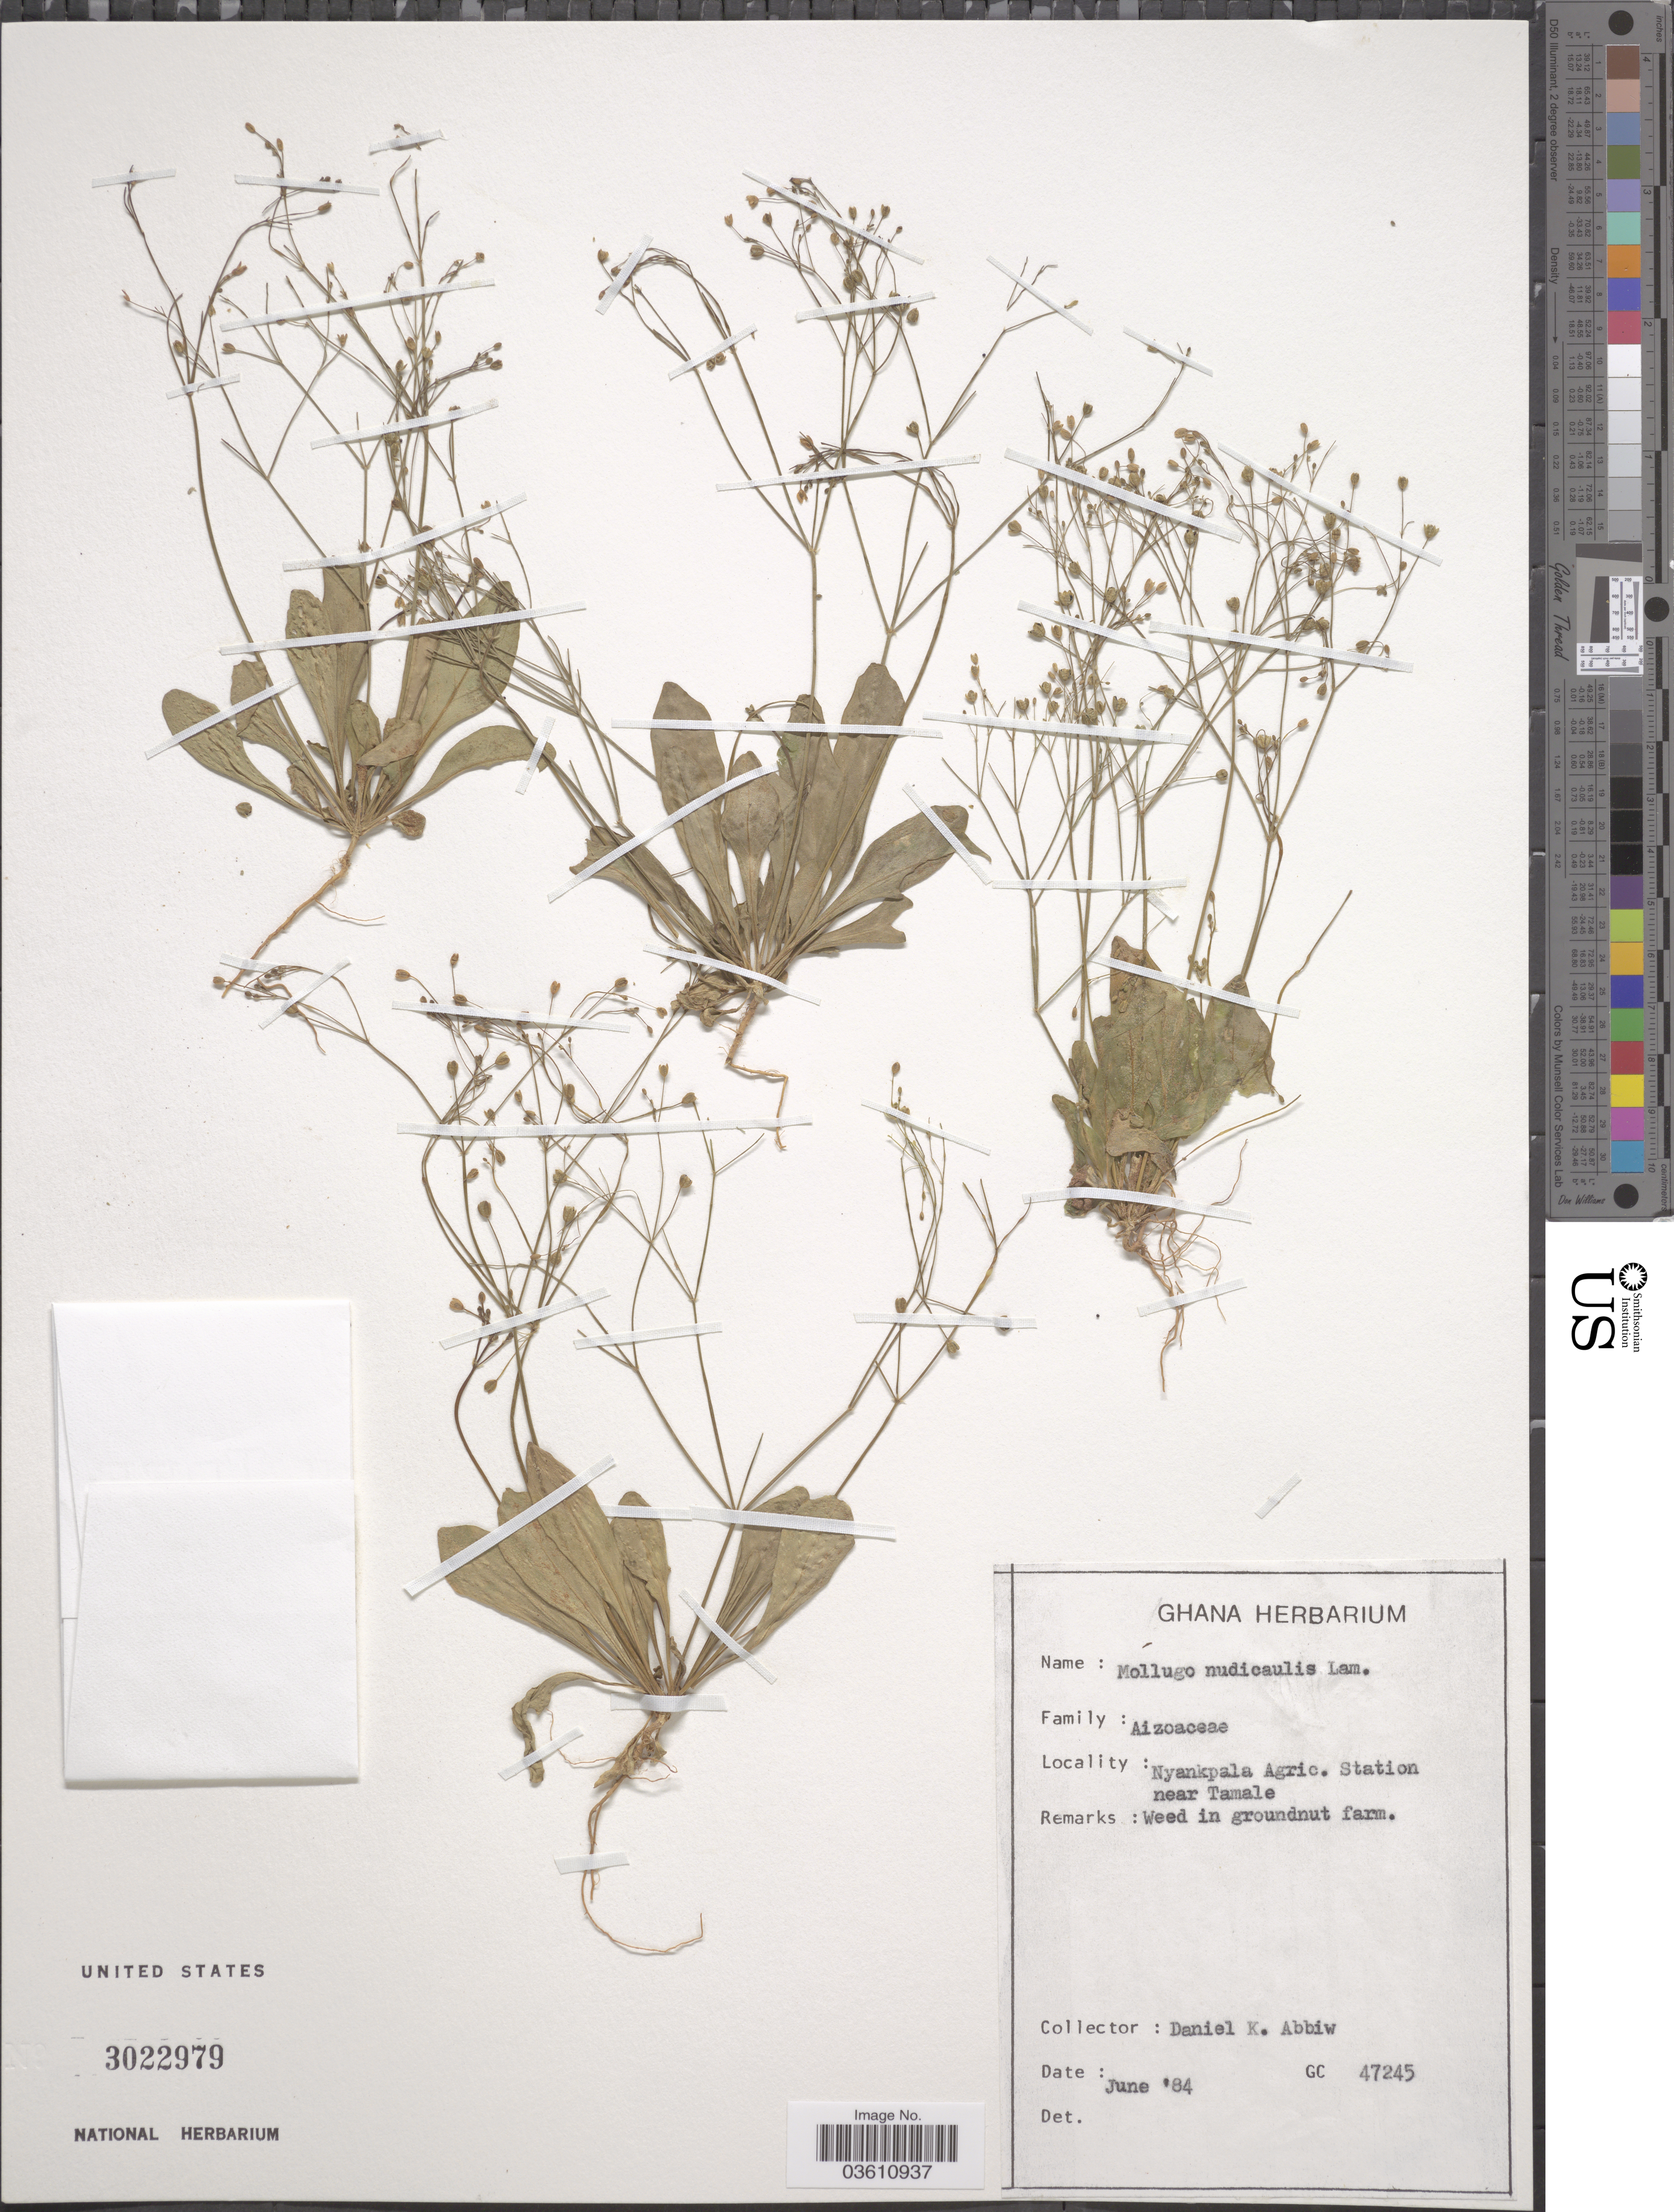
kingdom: Plantae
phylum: Tracheophyta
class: Magnoliopsida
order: Caryophyllales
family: Molluginaceae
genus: Paramollugo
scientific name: Paramollugo nudicaulis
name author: (Lam.) Thulin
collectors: D. K. Abbiw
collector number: GC47245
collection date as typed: Transcribed d/m/y: /6/84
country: Ghana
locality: Nyankpala Agric. Station near Tamale.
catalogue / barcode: US 3022979